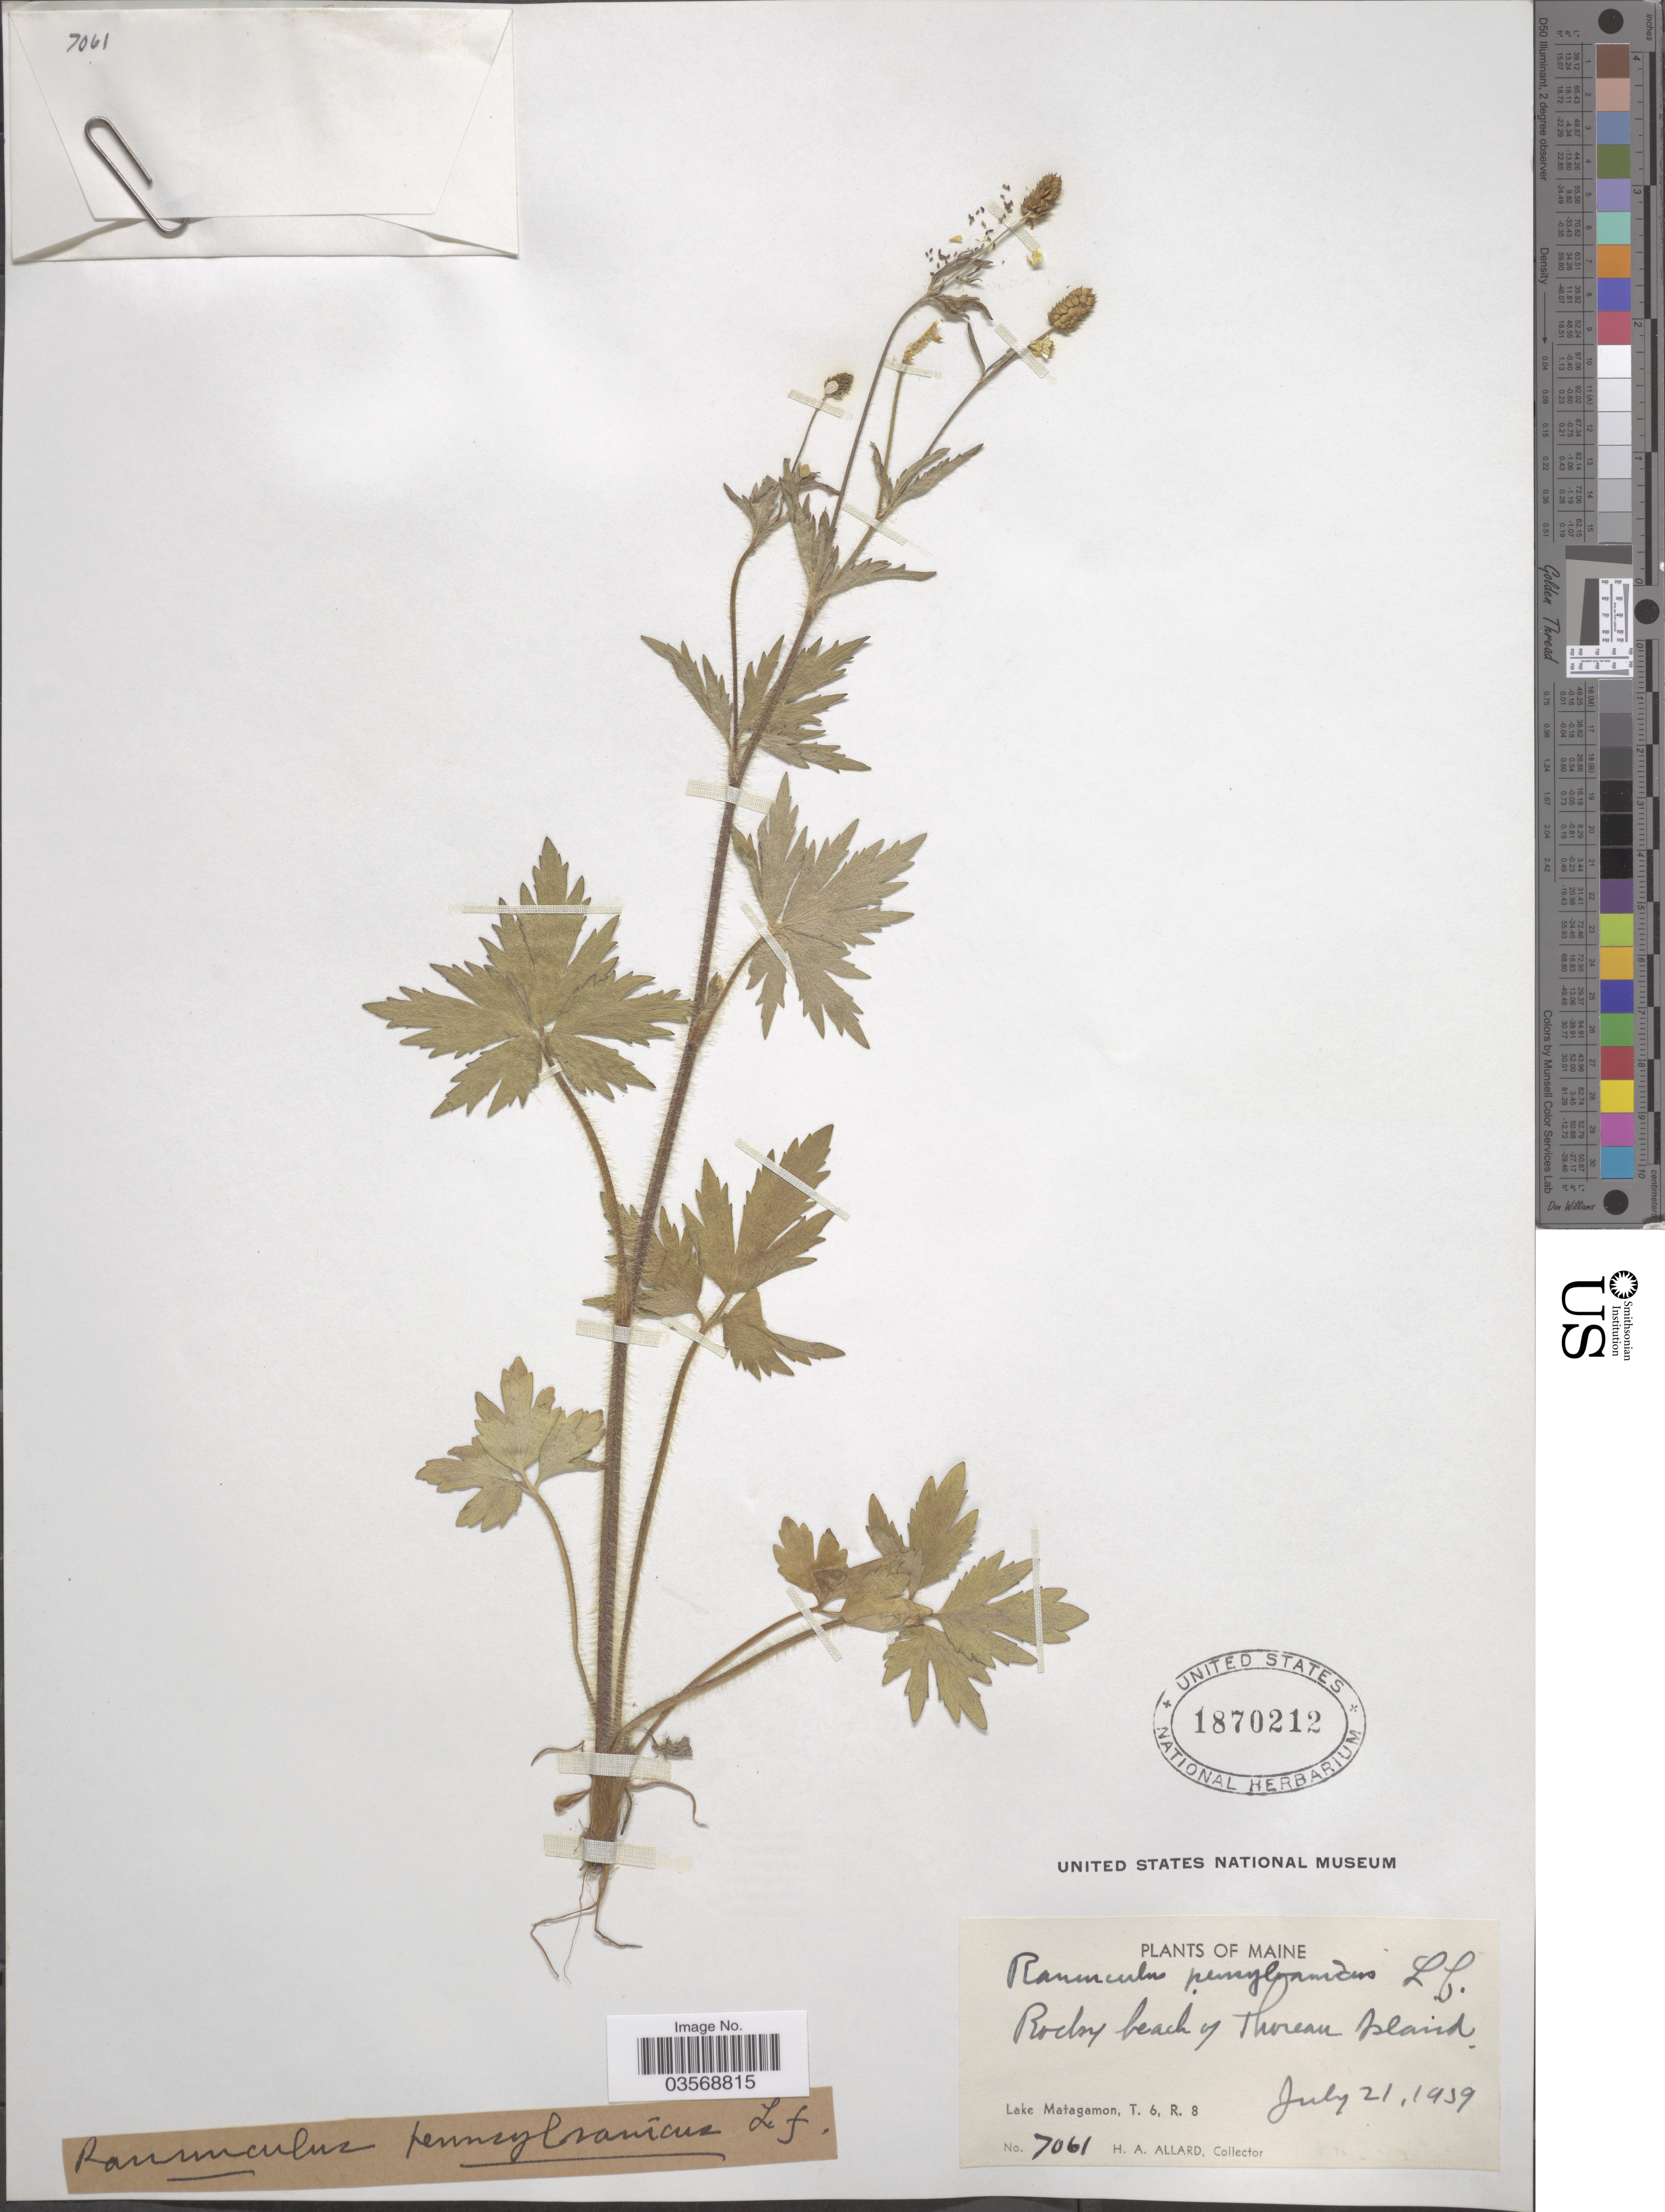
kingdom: Plantae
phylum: Tracheophyta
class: Magnoliopsida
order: Ranunculales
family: Ranunculaceae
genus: Ranunculus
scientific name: Ranunculus pensylvanicus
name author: L. f.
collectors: H. A. Allard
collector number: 7061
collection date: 1959-07-21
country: United States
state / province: Maine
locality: Rocky beach of Thoreau Island. Lake Matagamon, T. 6, R. 8.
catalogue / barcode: US 1870212